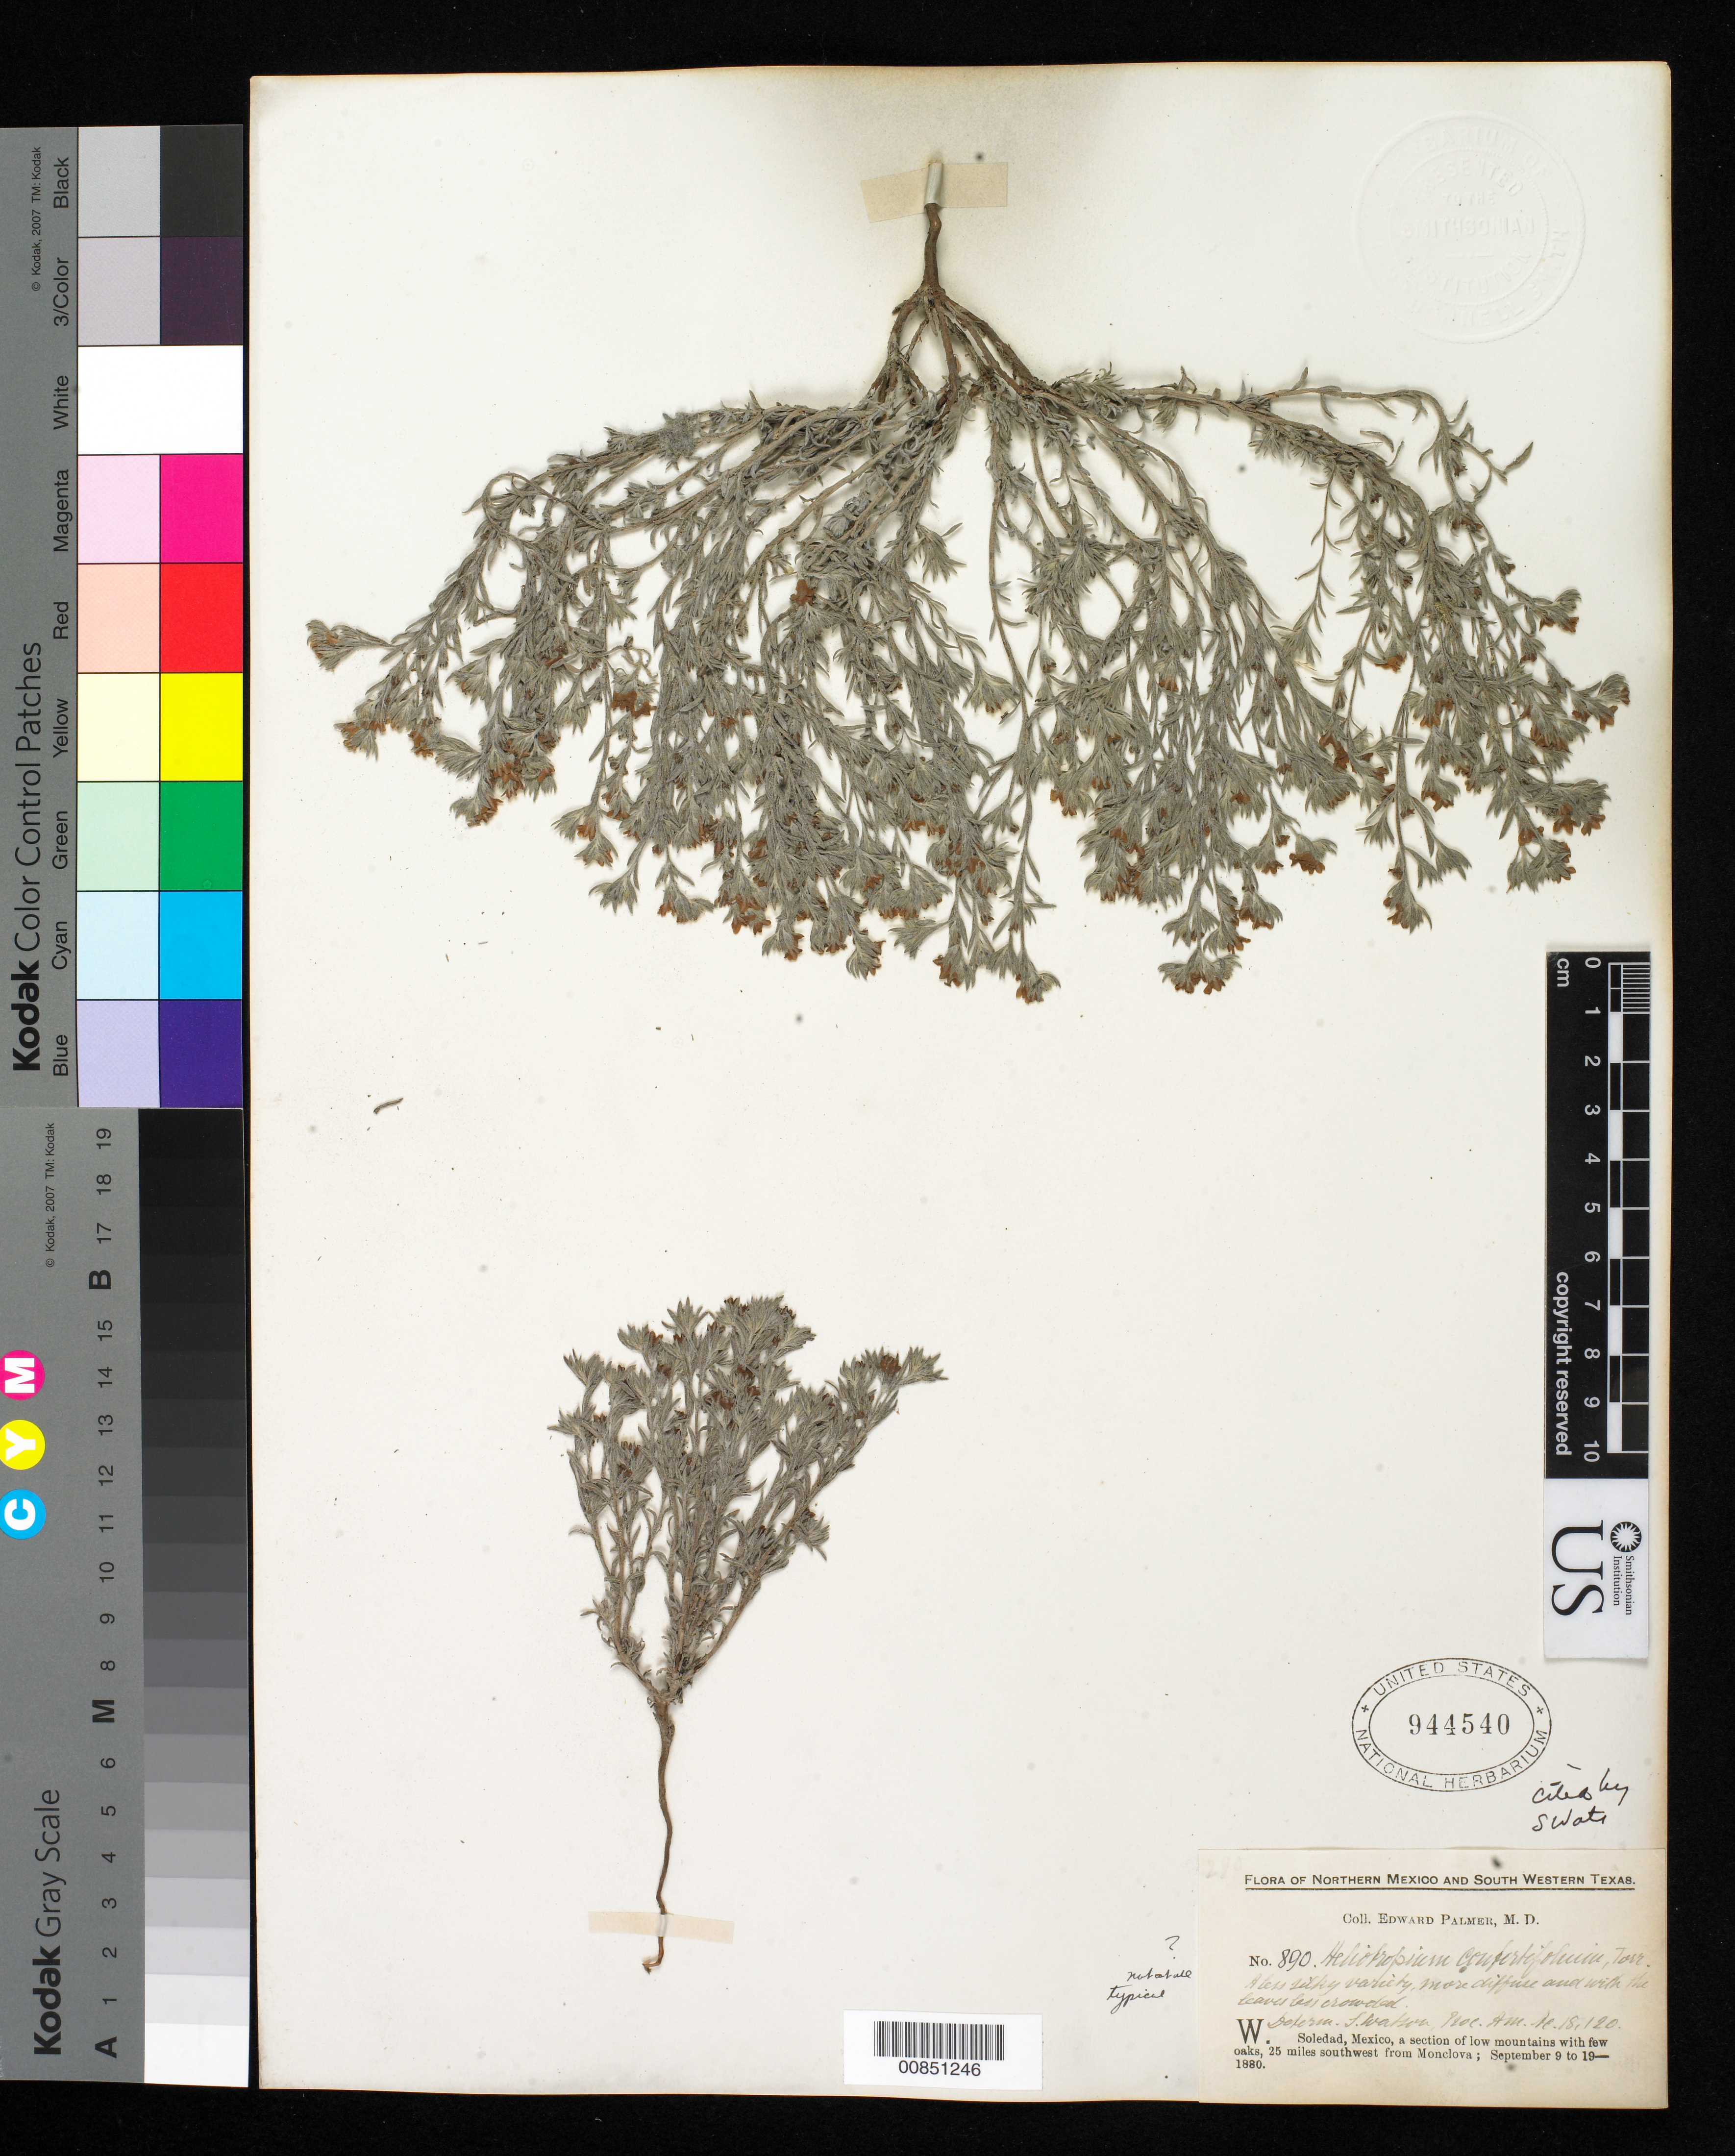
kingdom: Plantae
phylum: Tracheophyta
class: Magnoliopsida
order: Boraginales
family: Heliotropiaceae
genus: Euploca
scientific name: Euploca confertifolium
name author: (Torr.) Feuillet & Halse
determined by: Feuillet, C.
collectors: E. Palmer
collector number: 890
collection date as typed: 09 Sep 1880 to 19 Sep 1880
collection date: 1880-09-09/1880-09-19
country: Mexico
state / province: Coahuila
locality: W. Soledad, 25 miles southwest from Monclova, Coahuila.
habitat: A section of low mountains with few oaks.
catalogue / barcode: US 944540